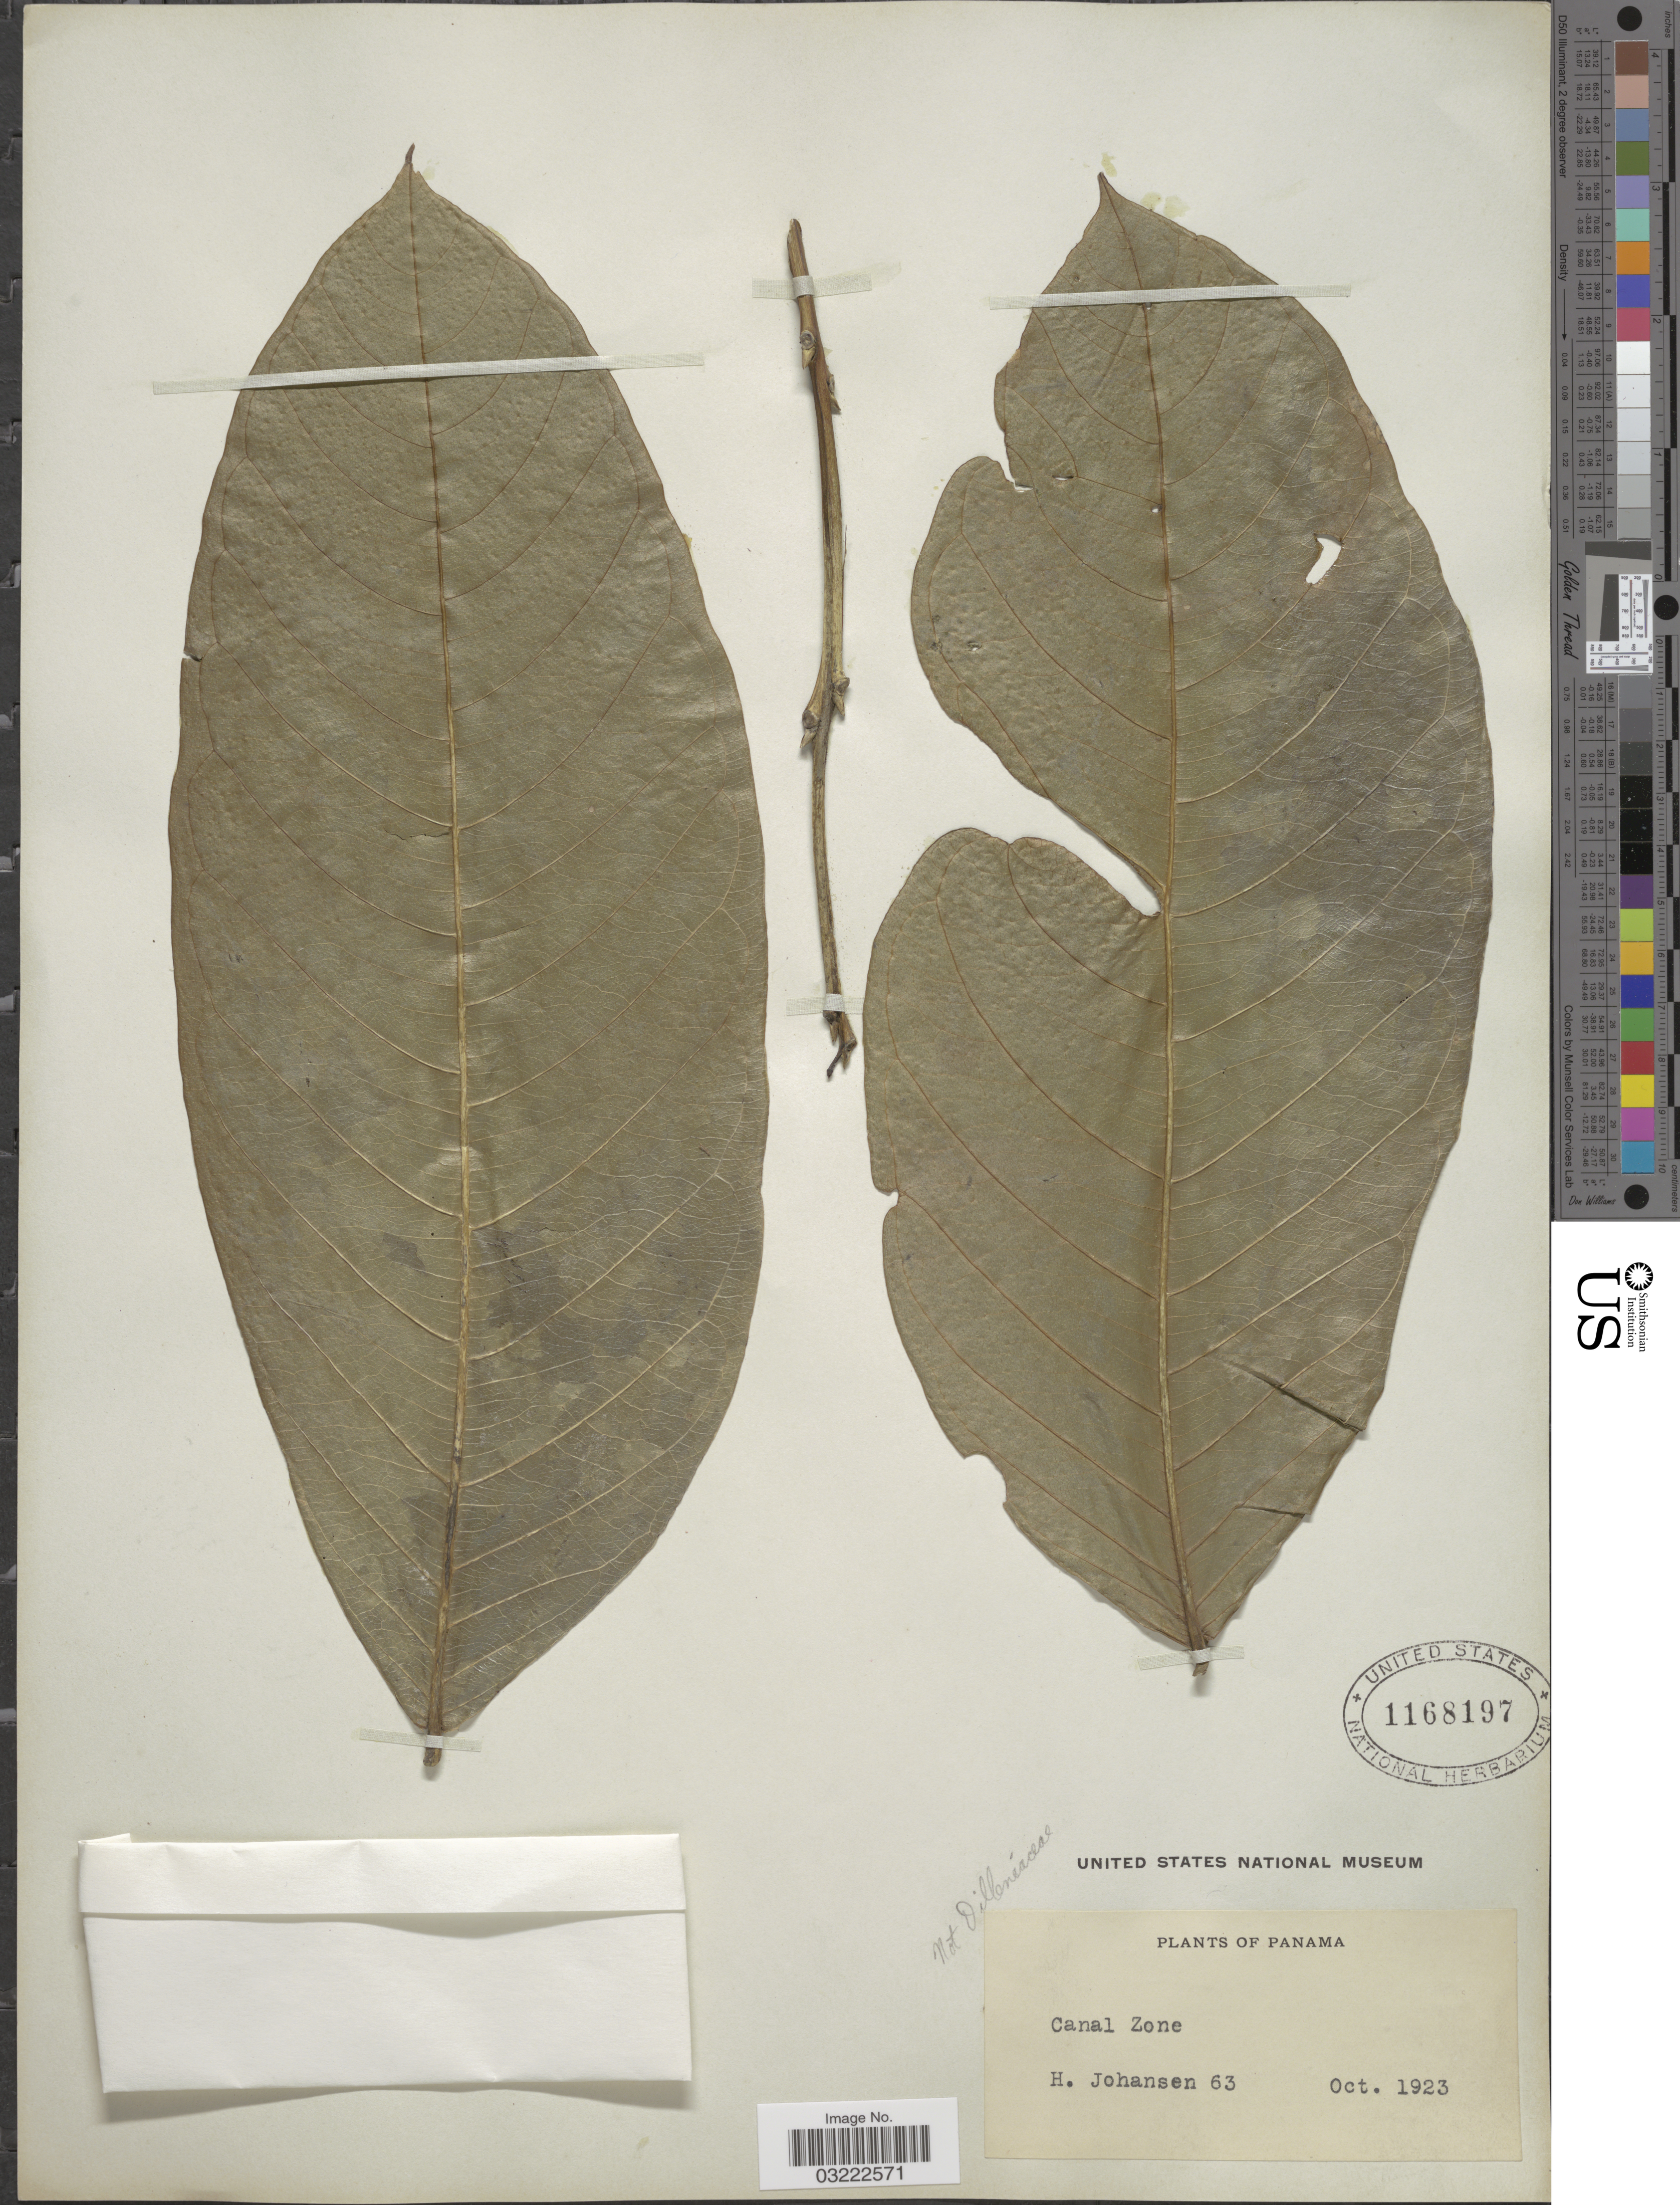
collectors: H. Johansen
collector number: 63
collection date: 1923-10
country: Panama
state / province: Colón / Panamá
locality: Canal Zone.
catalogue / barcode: US 1168197